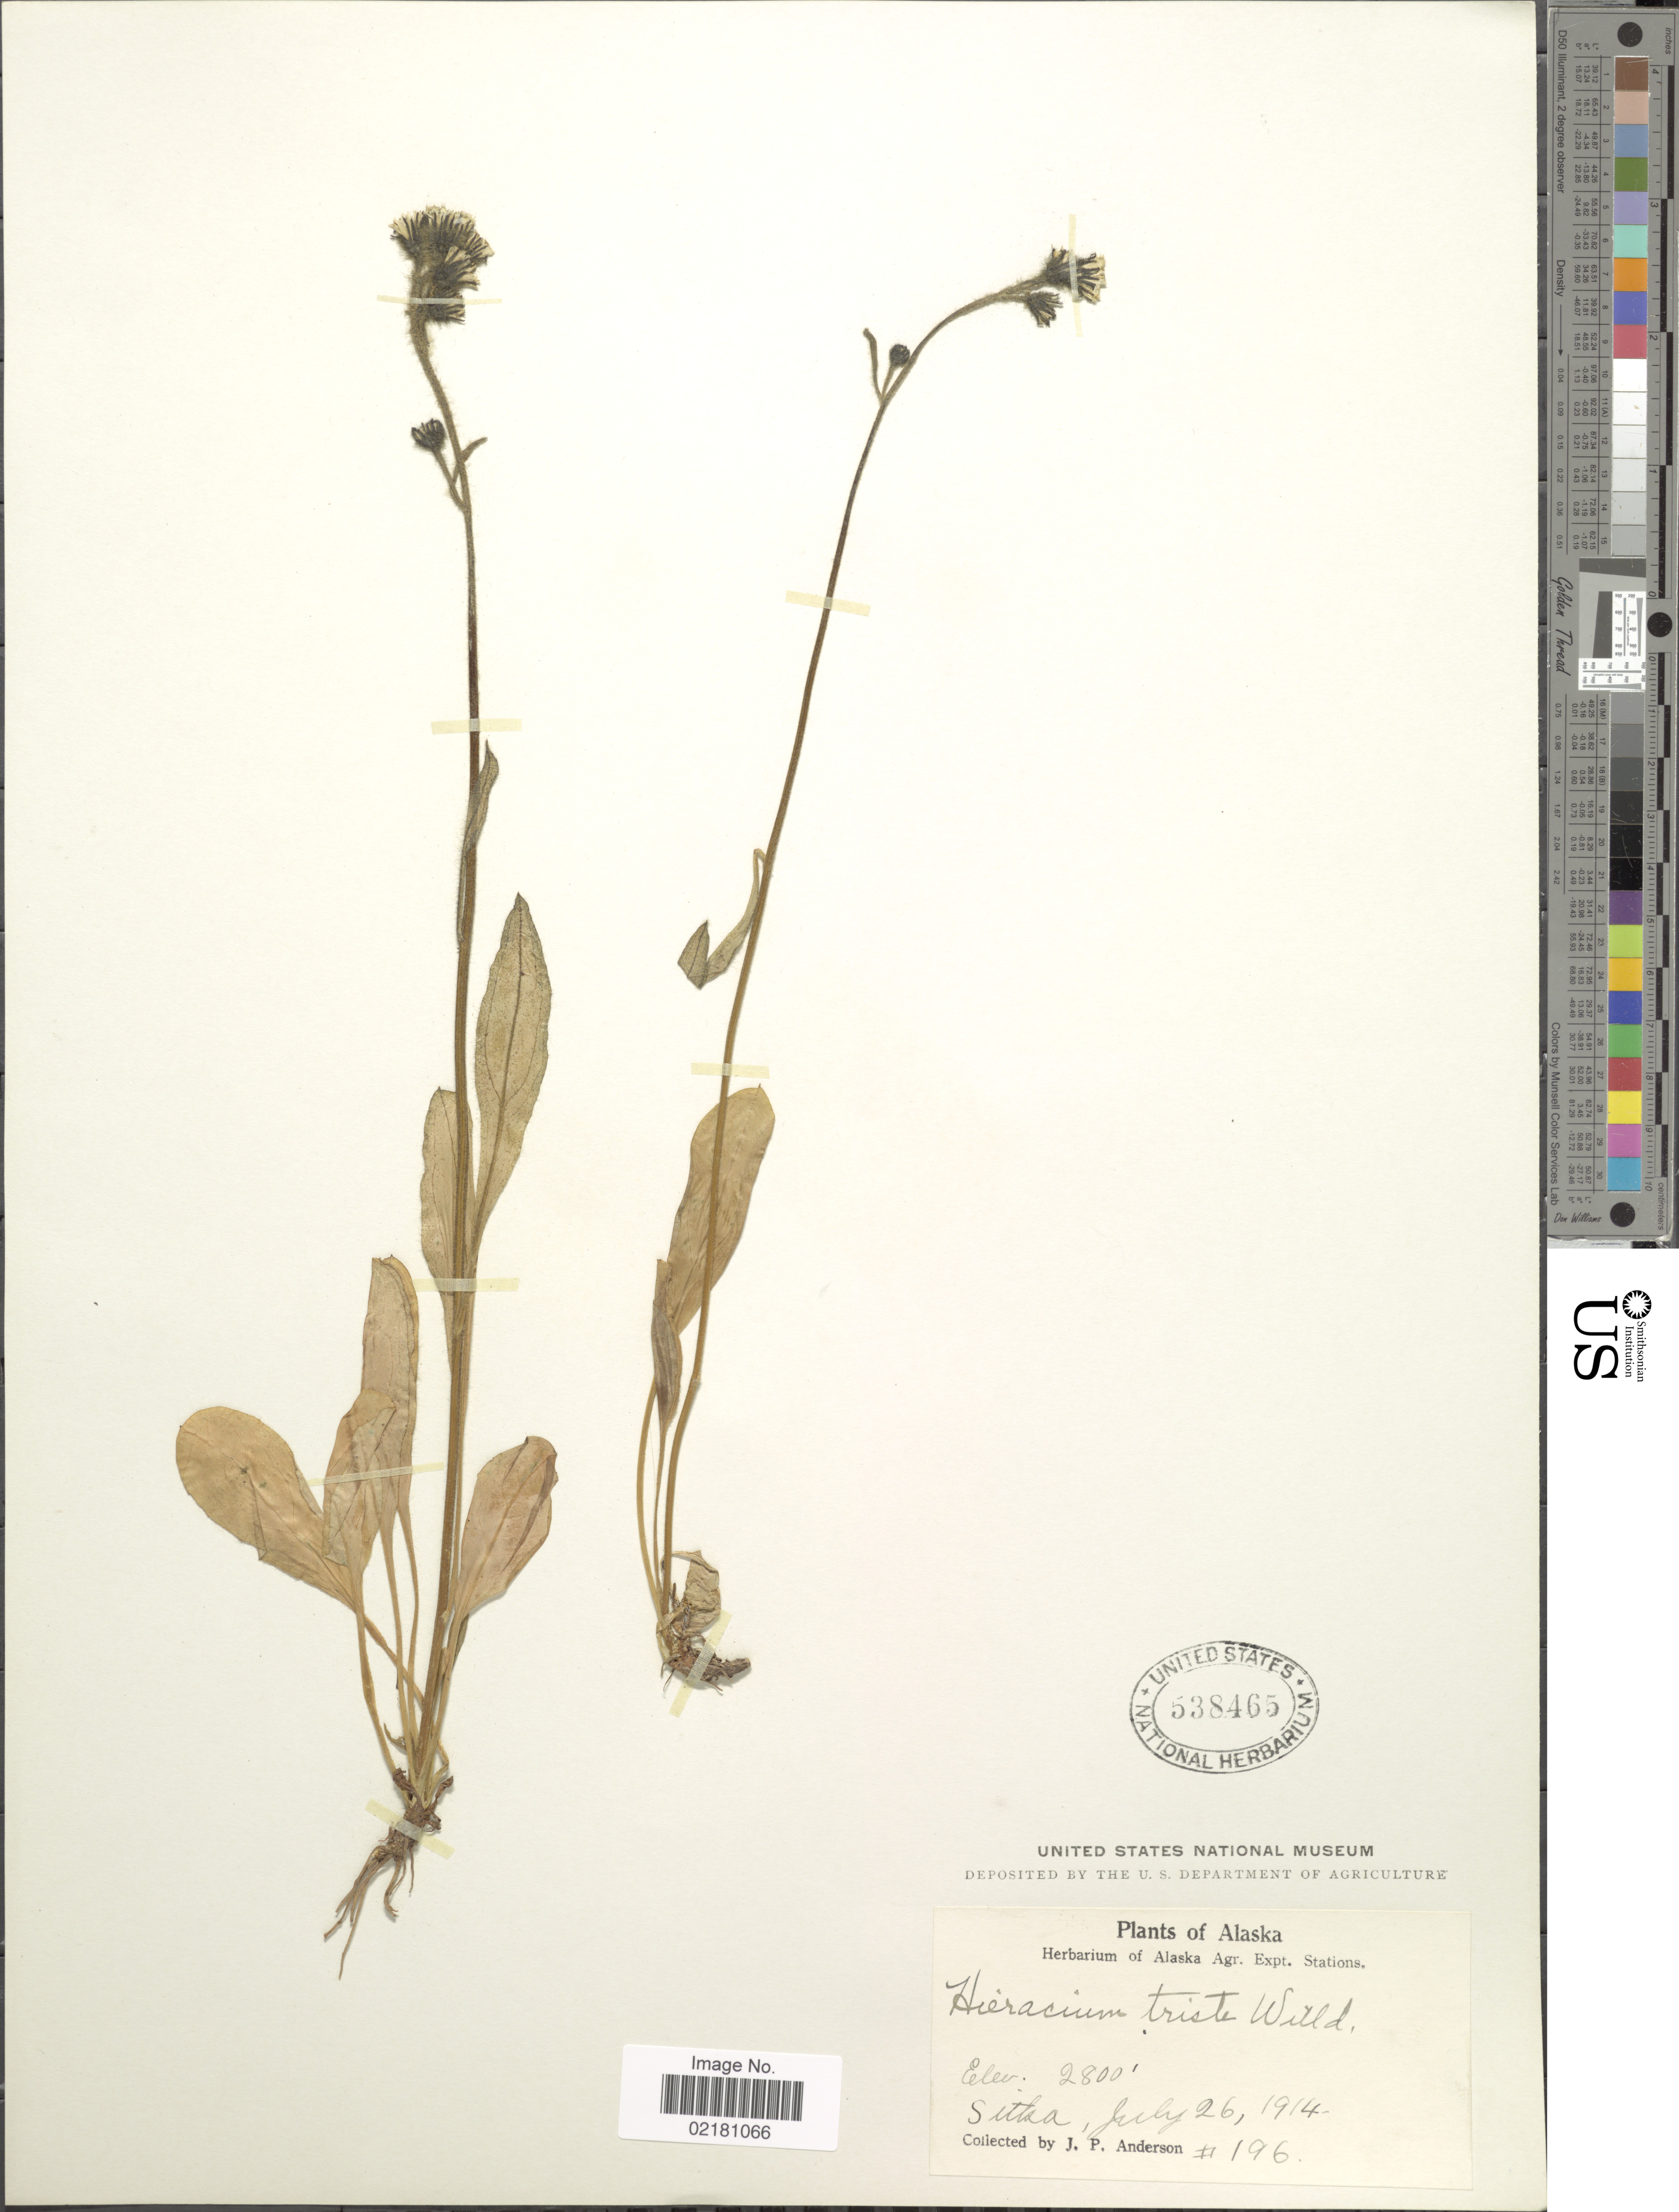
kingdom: Plantae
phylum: Tracheophyta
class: Magnoliopsida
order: Asterales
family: Asteraceae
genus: Hieracium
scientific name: Hieracium triste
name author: Willd. ex Spreng.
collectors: J. P. Anderson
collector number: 196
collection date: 1914-07-26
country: United States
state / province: Alaska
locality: Sitka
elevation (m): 853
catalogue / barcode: US 538465